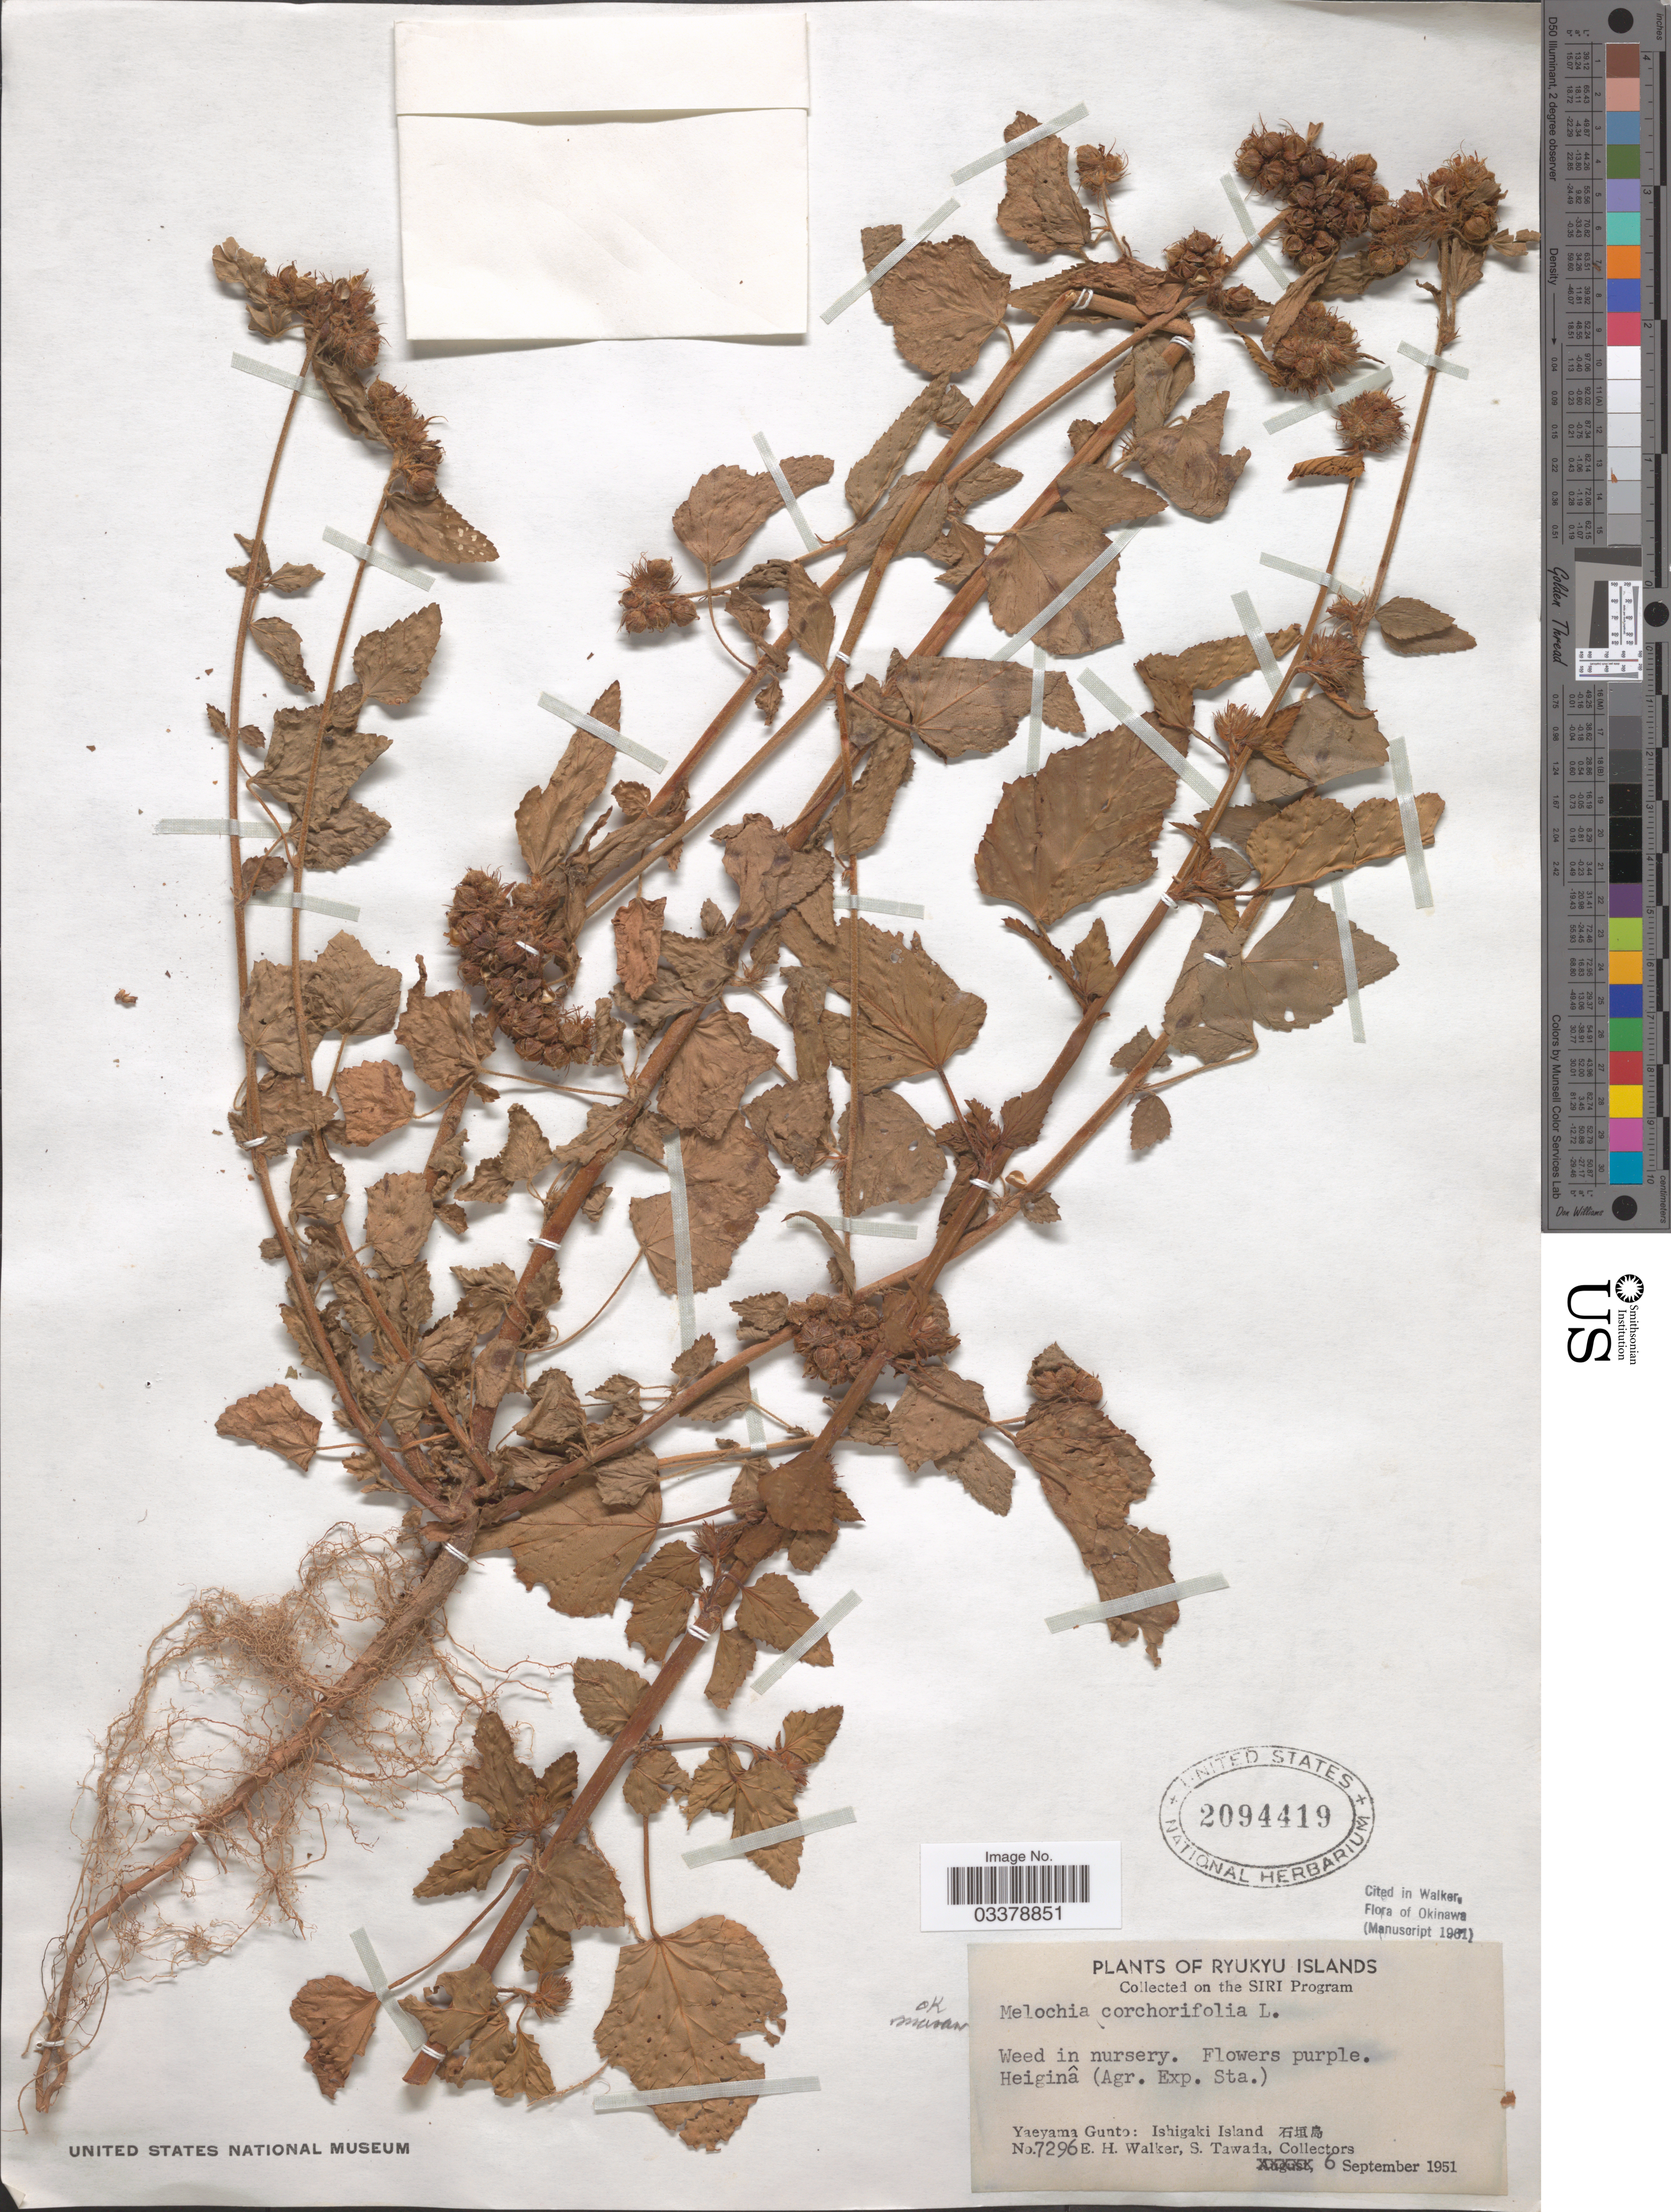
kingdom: Plantae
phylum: Tracheophyta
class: Magnoliopsida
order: Malvales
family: Malvaceae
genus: Melochia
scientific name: Melochia corchorifolia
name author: L.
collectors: E. H. Walker & S. Tawada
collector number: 7296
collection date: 1951-09-06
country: Japan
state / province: Okinawa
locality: Ryukyu Islands, Heiginâ (Agr. Exp. Sta.). Yaeyama Gunto: Ishigaki Island X.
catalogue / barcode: US 2094419